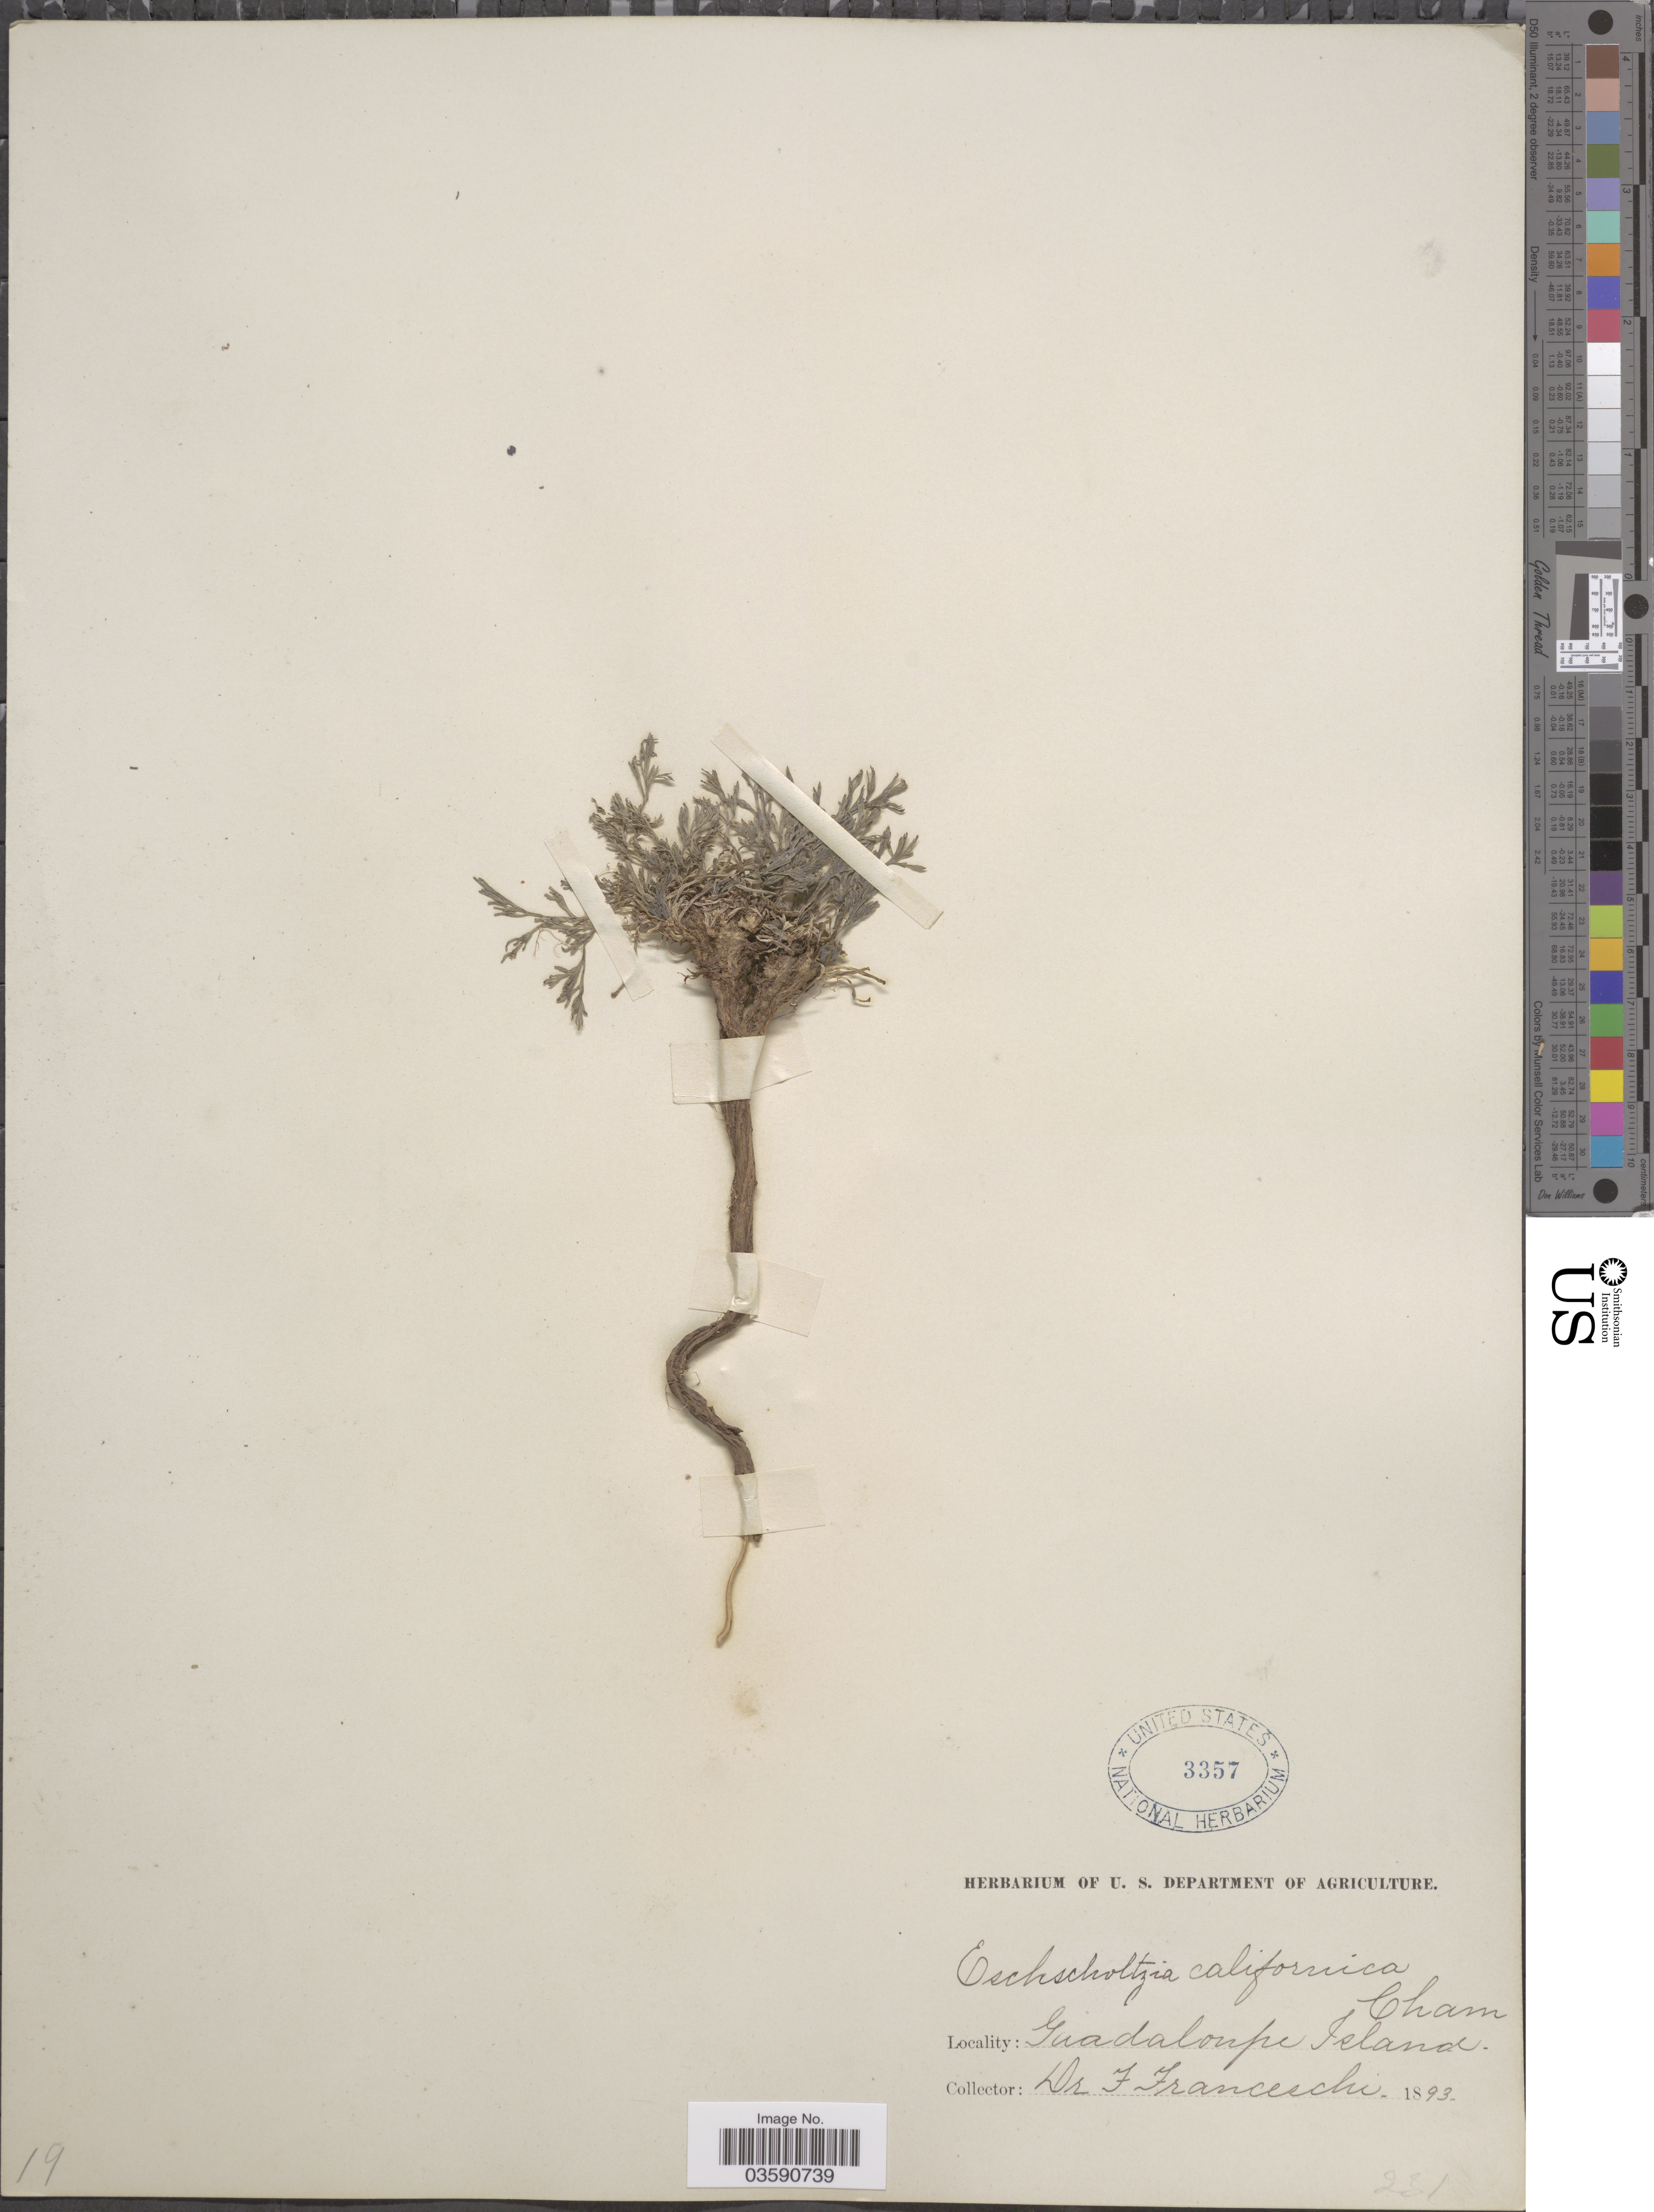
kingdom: Plantae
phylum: Tracheophyta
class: Magnoliopsida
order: Ranunculales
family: Papaveraceae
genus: Eschscholzia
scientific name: Eschscholzia californica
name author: Cham.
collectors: F. Franceschi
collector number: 231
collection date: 1893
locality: Guadaloupe Island.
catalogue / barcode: US 3357